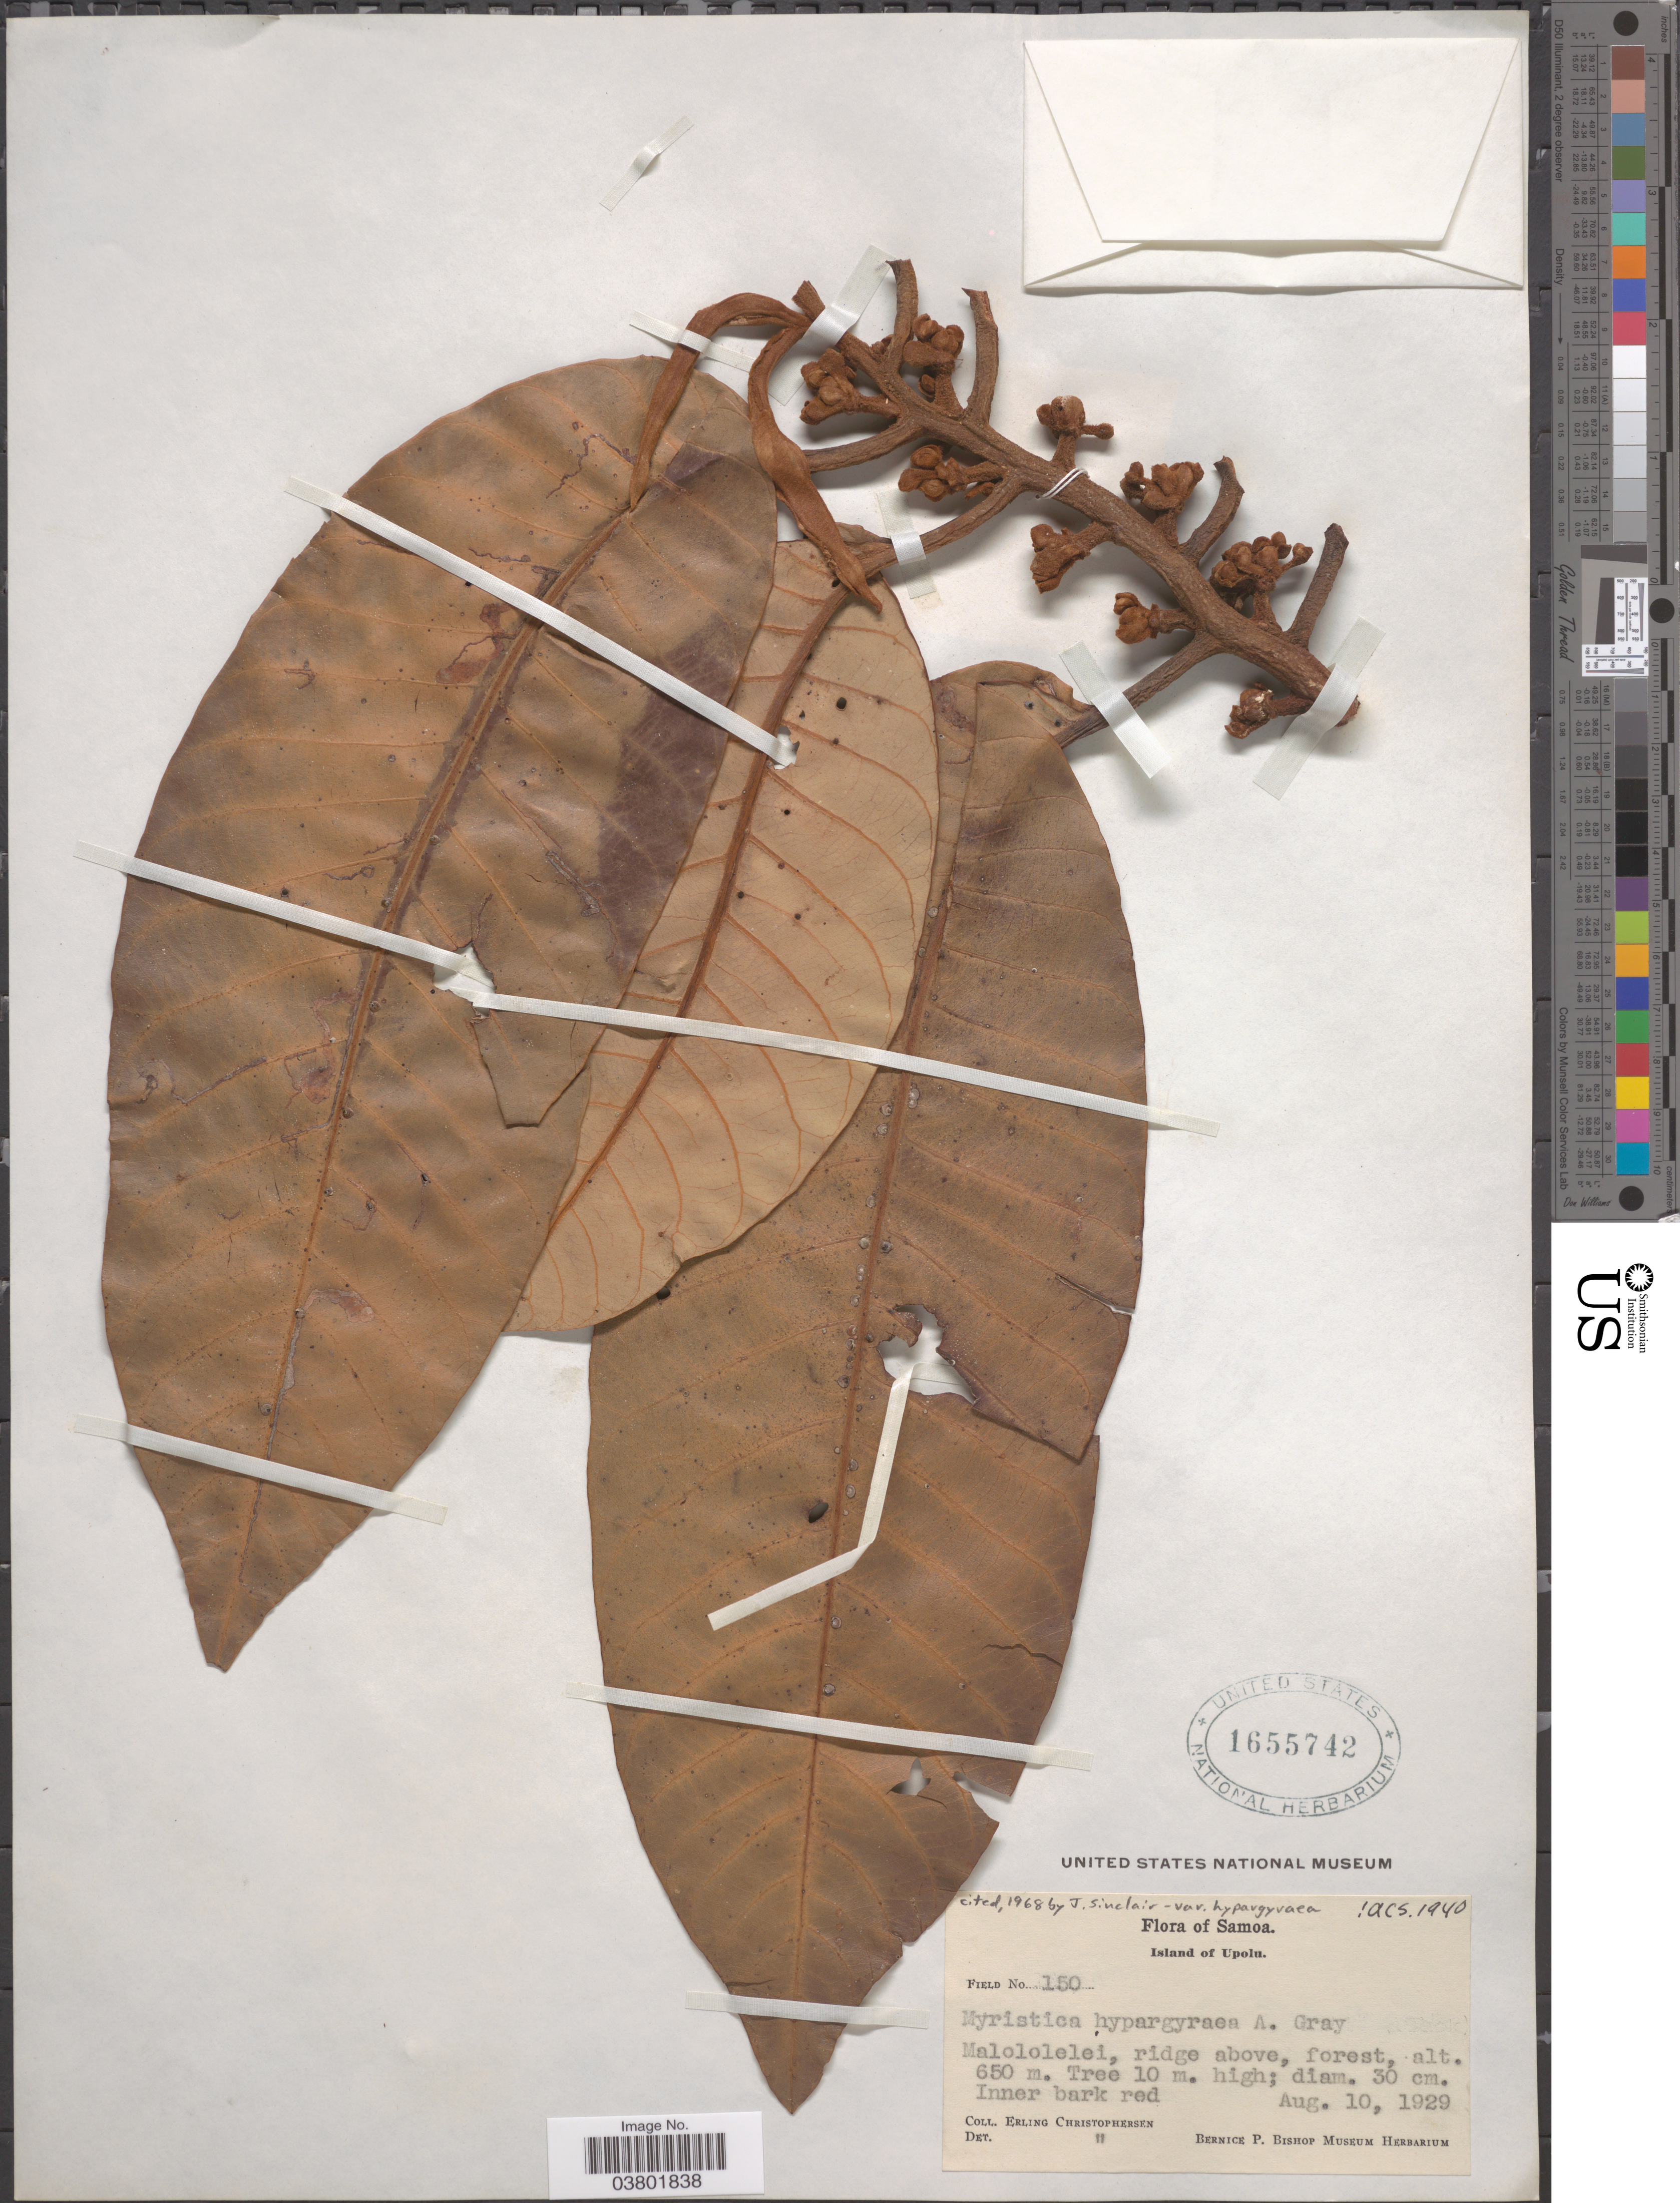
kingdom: Plantae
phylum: Tracheophyta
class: Magnoliopsida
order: Magnoliales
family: Myristicaceae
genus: Myristica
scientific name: Myristica hypargyraea subsp. hypargyraea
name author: A. Gray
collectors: E. Christophersen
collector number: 150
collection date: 1929-08-10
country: Samoa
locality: Samoa. Island of Upolu. Malololelei, ridge above.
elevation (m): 650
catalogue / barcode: US 1655742